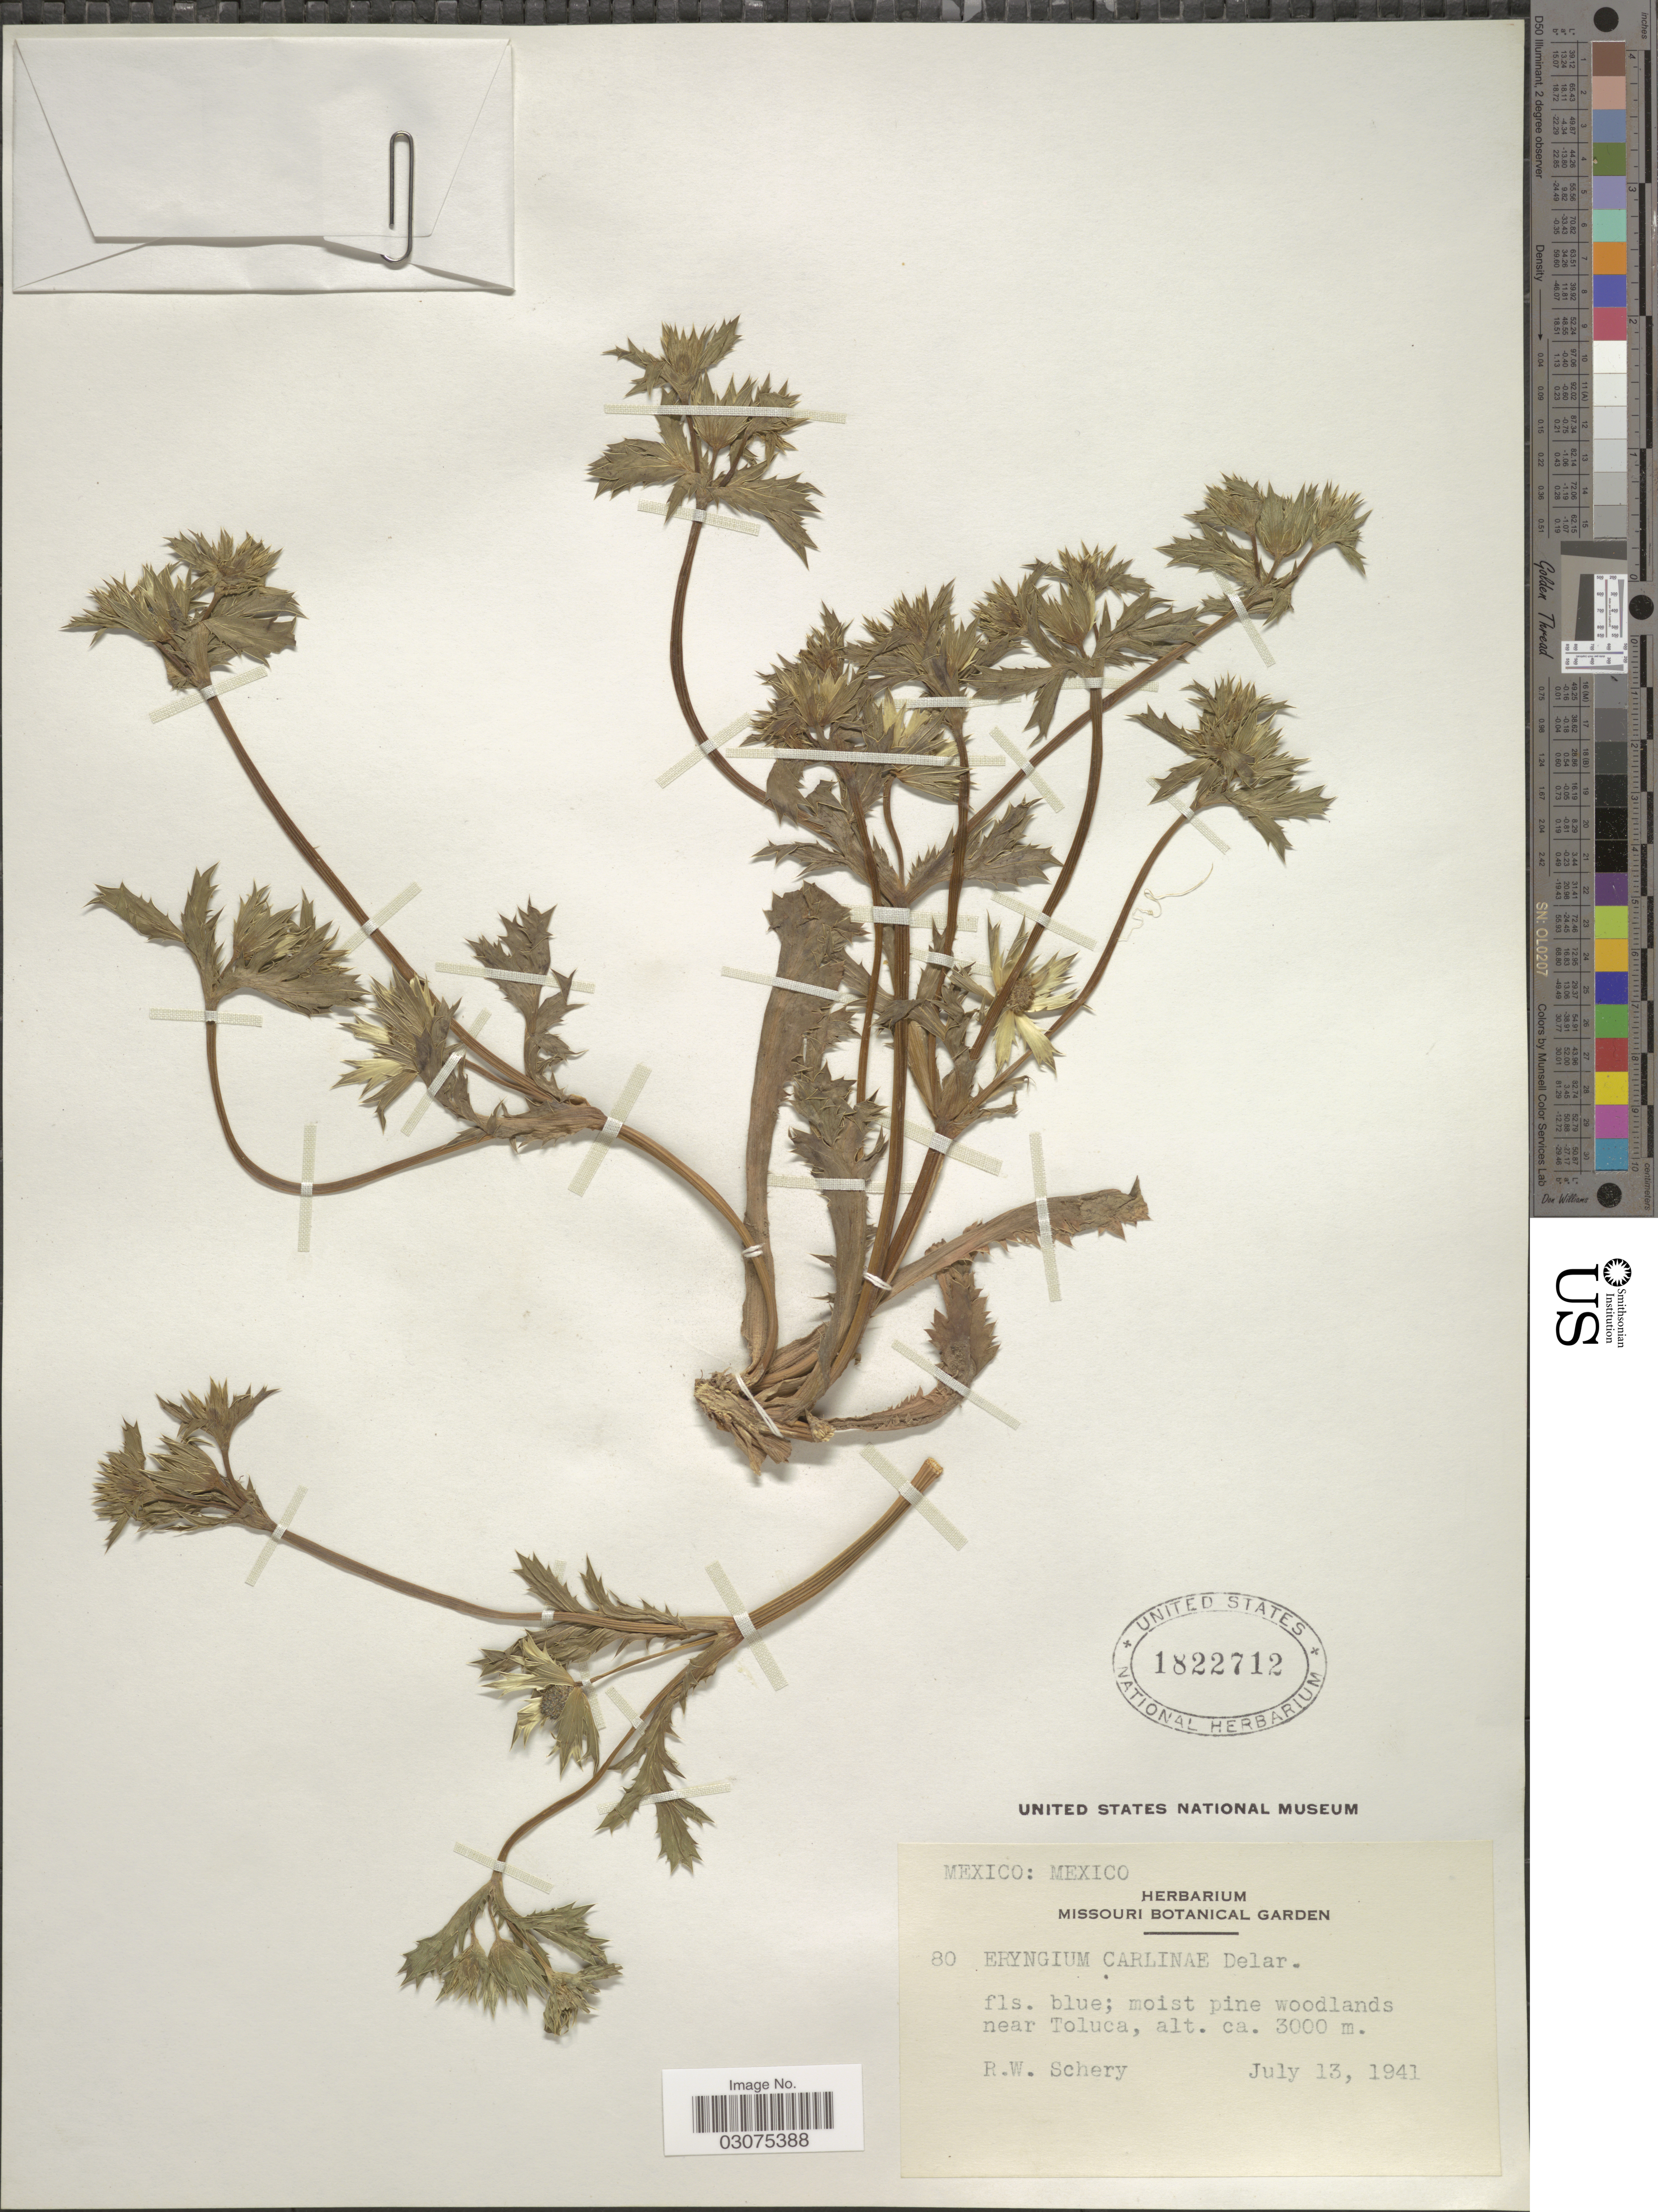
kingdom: Plantae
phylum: Tracheophyta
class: Magnoliopsida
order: Apiales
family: Apiaceae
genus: Eryngium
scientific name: Eryngium carlinae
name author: F. Delaroche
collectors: R. W. Schery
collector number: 80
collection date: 1941-07-13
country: Mexico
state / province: México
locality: Moist pine woodlands near Toluca.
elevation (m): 3000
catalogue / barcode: US 1822712